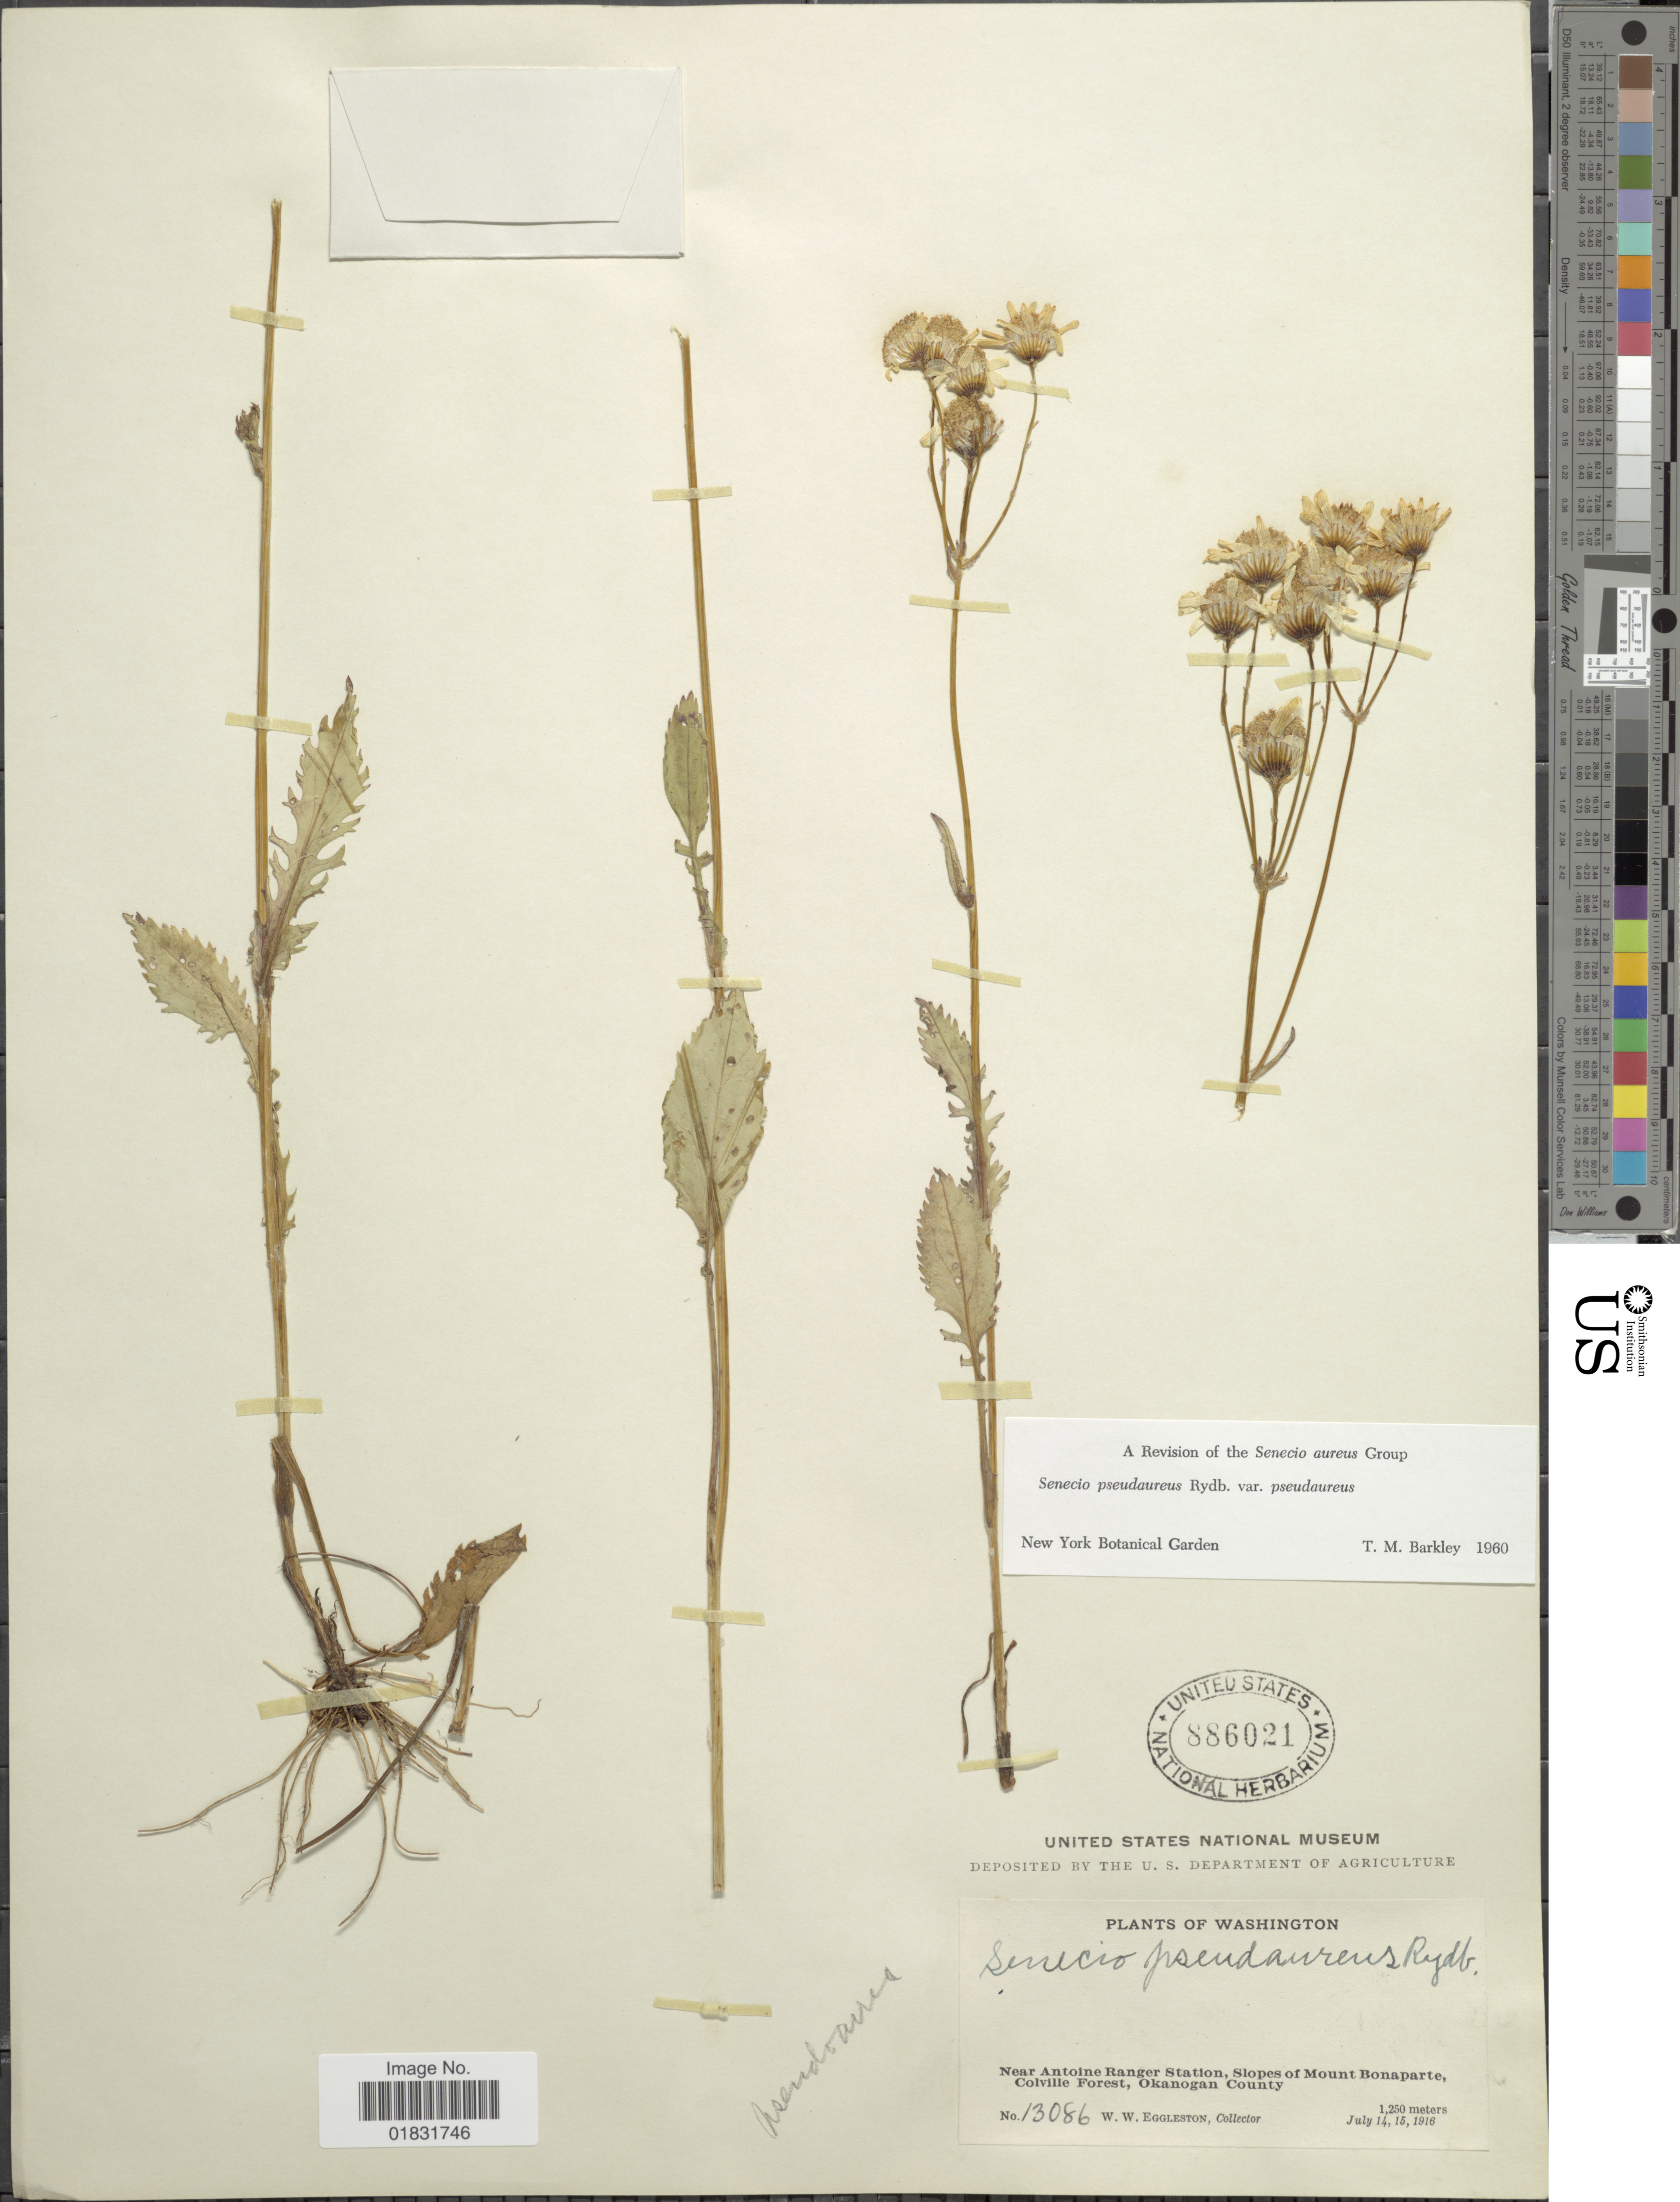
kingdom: Plantae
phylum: Tracheophyta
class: Magnoliopsida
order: Asterales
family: Asteraceae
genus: Packera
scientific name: Packera pseudaurea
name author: (Rydb.) W.A. Weber & Á. Löve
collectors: W. W. Eggleston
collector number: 13086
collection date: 1916-07-14/1916-07-15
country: United States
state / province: Washington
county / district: Okanogan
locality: Near Antoine Ranger Station, Slopes of Mount Bonaparte, Colville Forest, Okanogan County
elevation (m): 1250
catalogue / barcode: US 886021